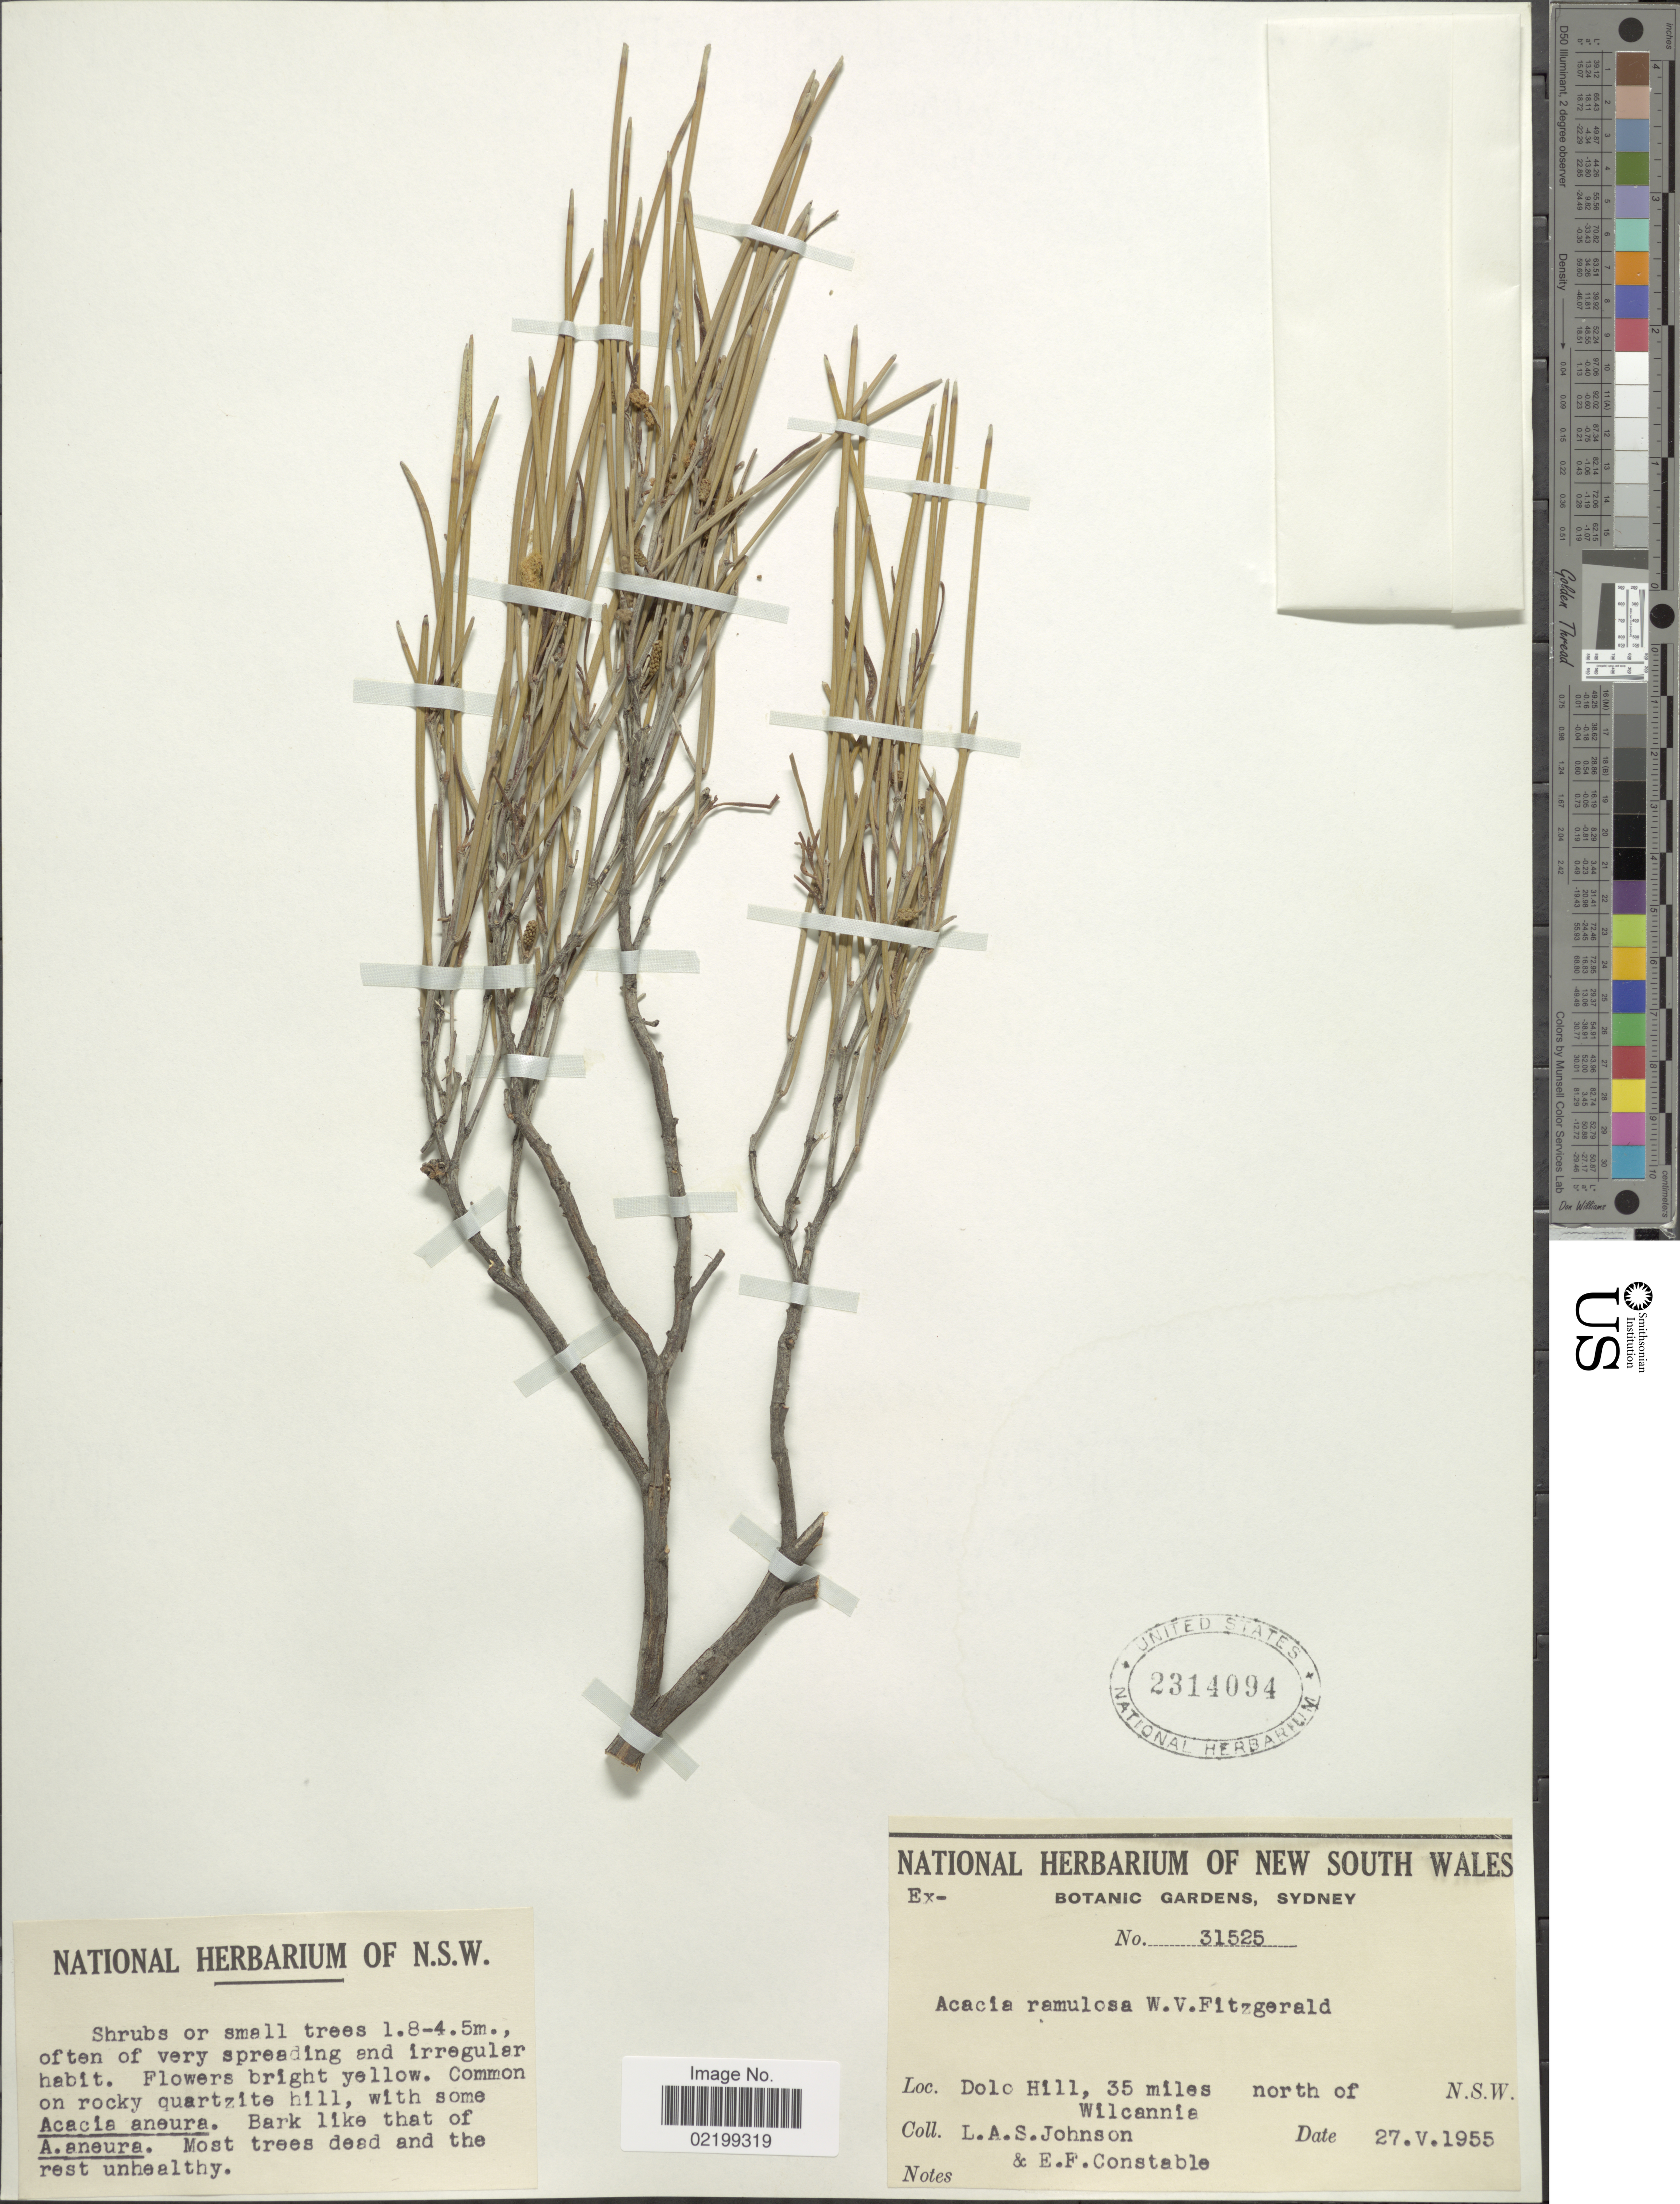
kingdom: Plantae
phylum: Tracheophyta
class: Magnoliopsida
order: Fabales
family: Fabaceae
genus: Acacia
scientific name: Acacia ramulosa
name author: W. Fitzg.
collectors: L. Johnson & E. F. Constable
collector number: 31525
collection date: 1955-05-27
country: Australia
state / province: New South Wales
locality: Dolc Hill, 35 miles north of Wilcannie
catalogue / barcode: US 2314094